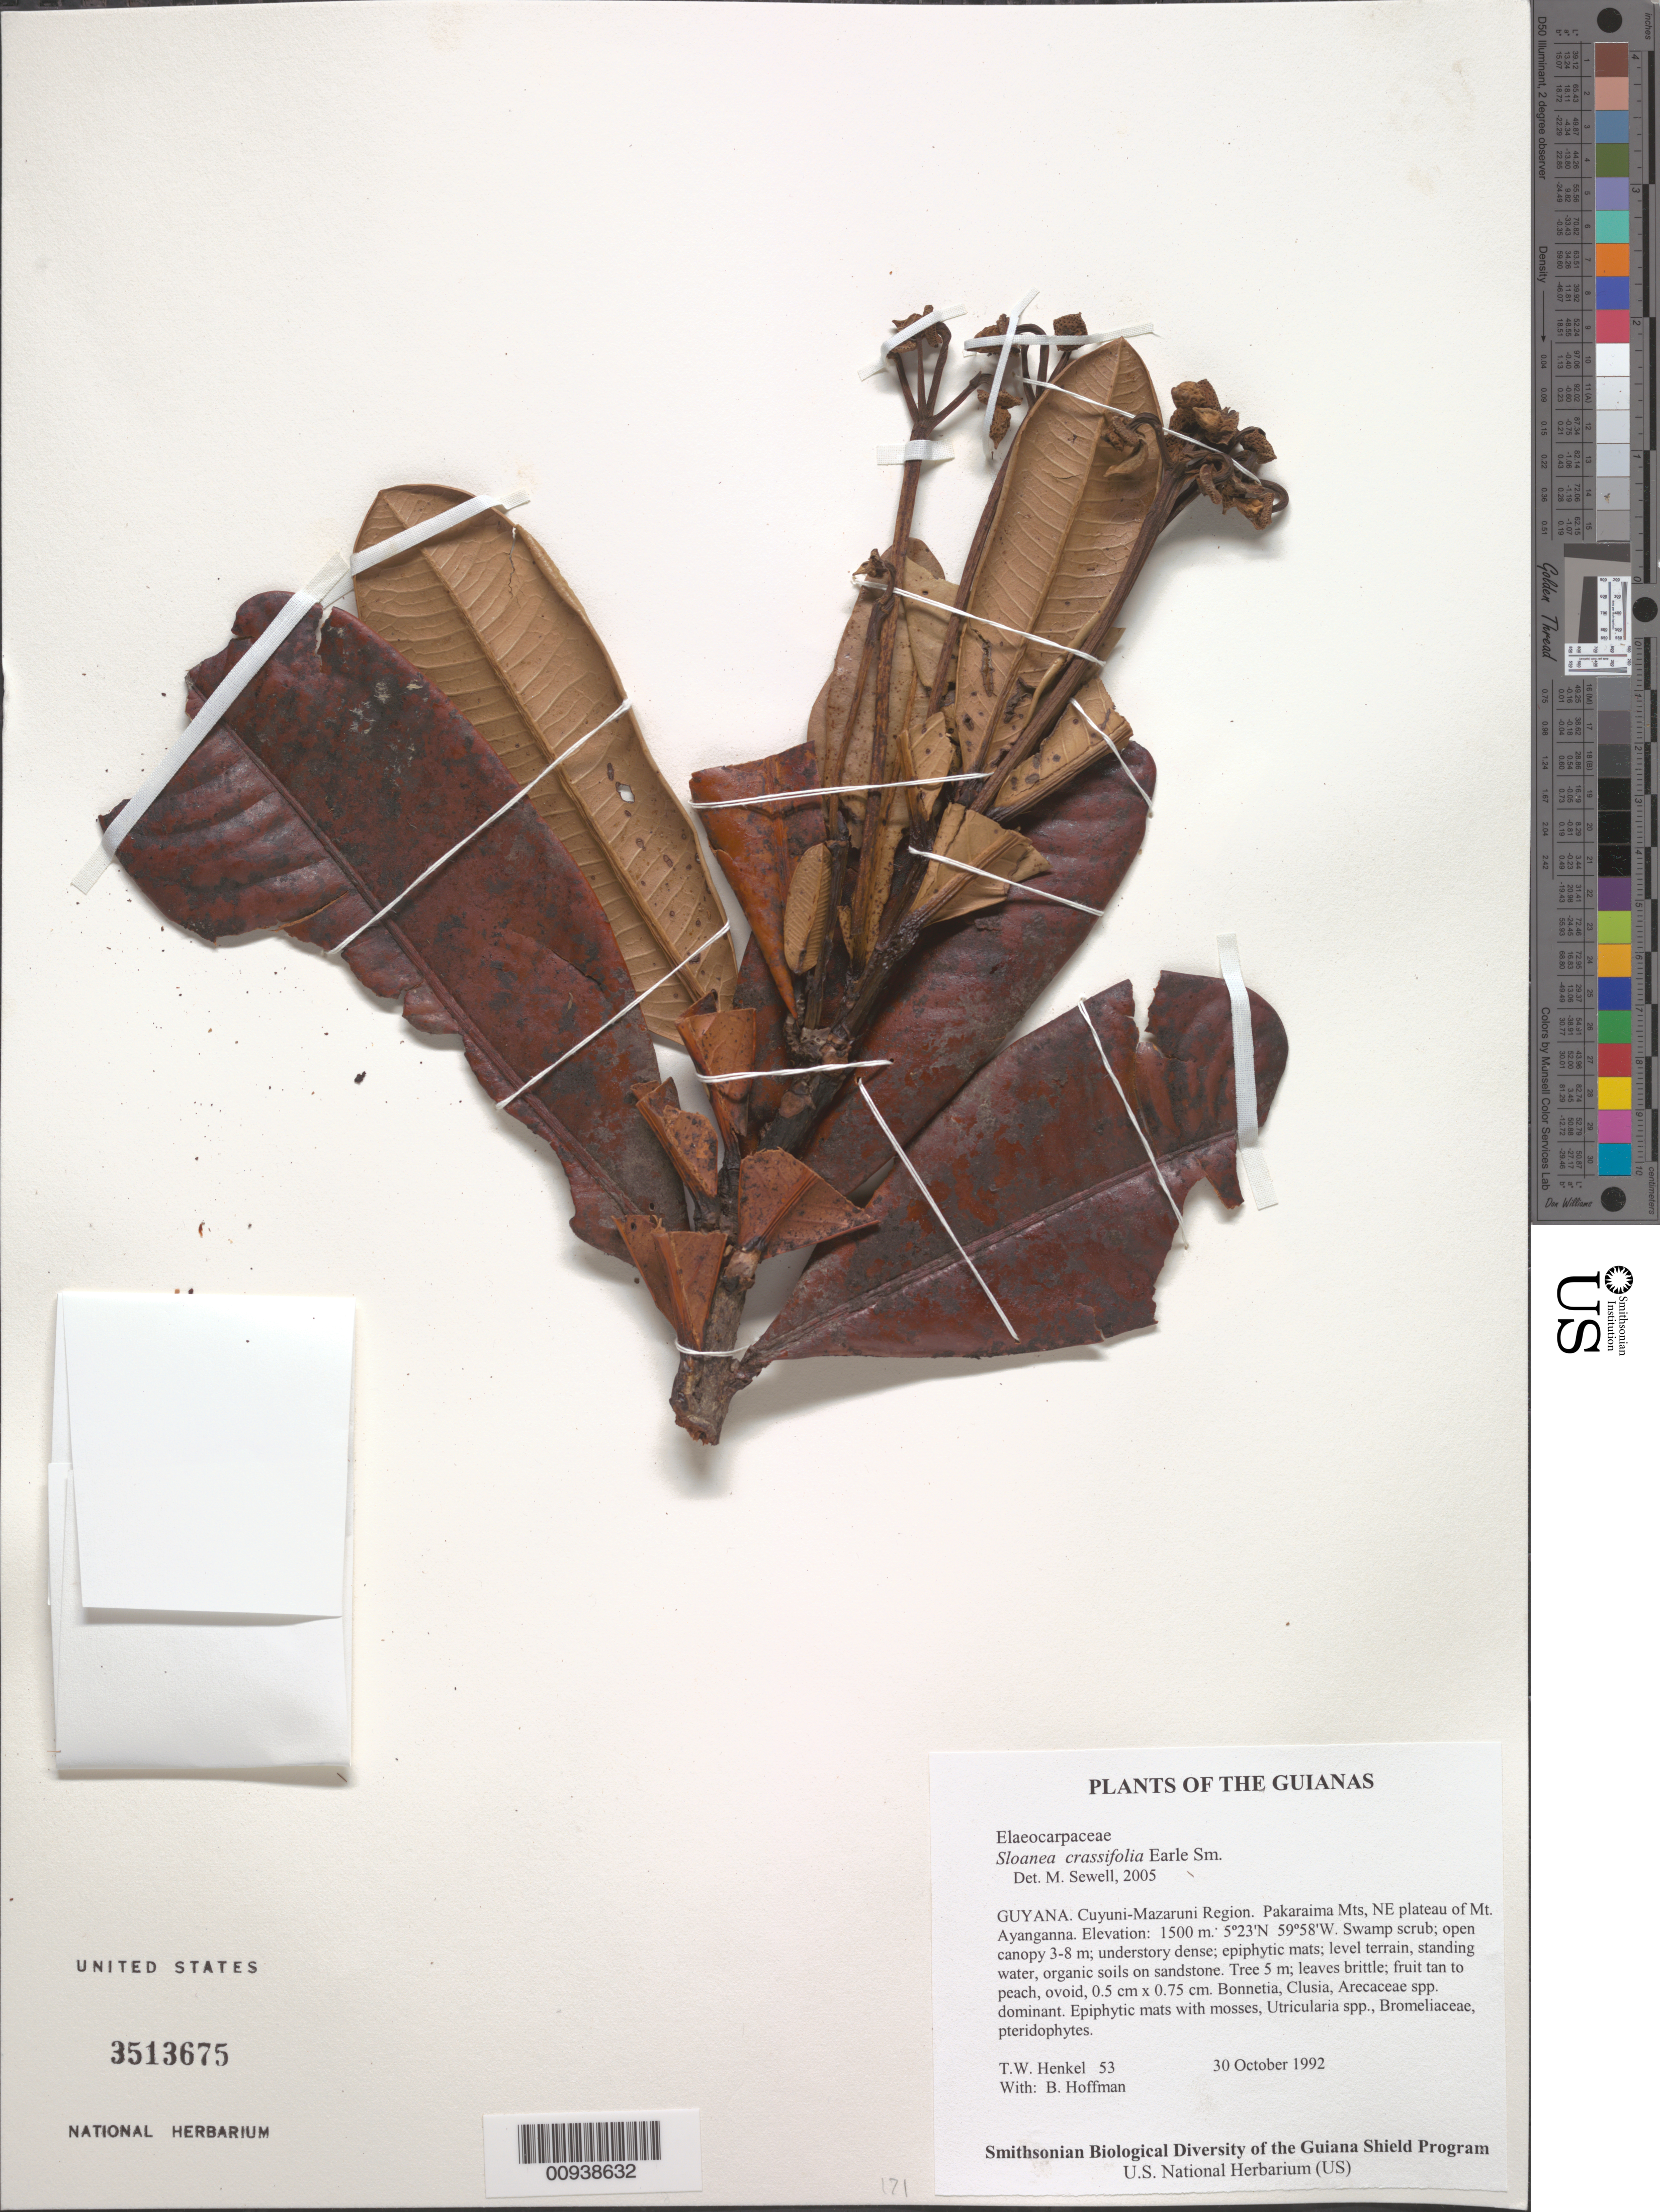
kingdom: Plantae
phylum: Tracheophyta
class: Magnoliopsida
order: Oxalidales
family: Elaeocarpaceae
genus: Sloanea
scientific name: Sloanea crassifolia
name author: Earle Sm.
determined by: Sewell, M.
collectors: T. Henkel & B. Hoffman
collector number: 53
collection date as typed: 30 October 1992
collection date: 1992-10-30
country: Guyana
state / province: Cuyuni-Mazaruni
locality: Pakaraima Mts, NE plateau of Mt. Ayanganna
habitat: Swamp scrub; open canopy 3-8 m; understory dense; epiphytic mats; level terrain, standing water, organic soils on sandstone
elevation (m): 1500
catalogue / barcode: US 3513675